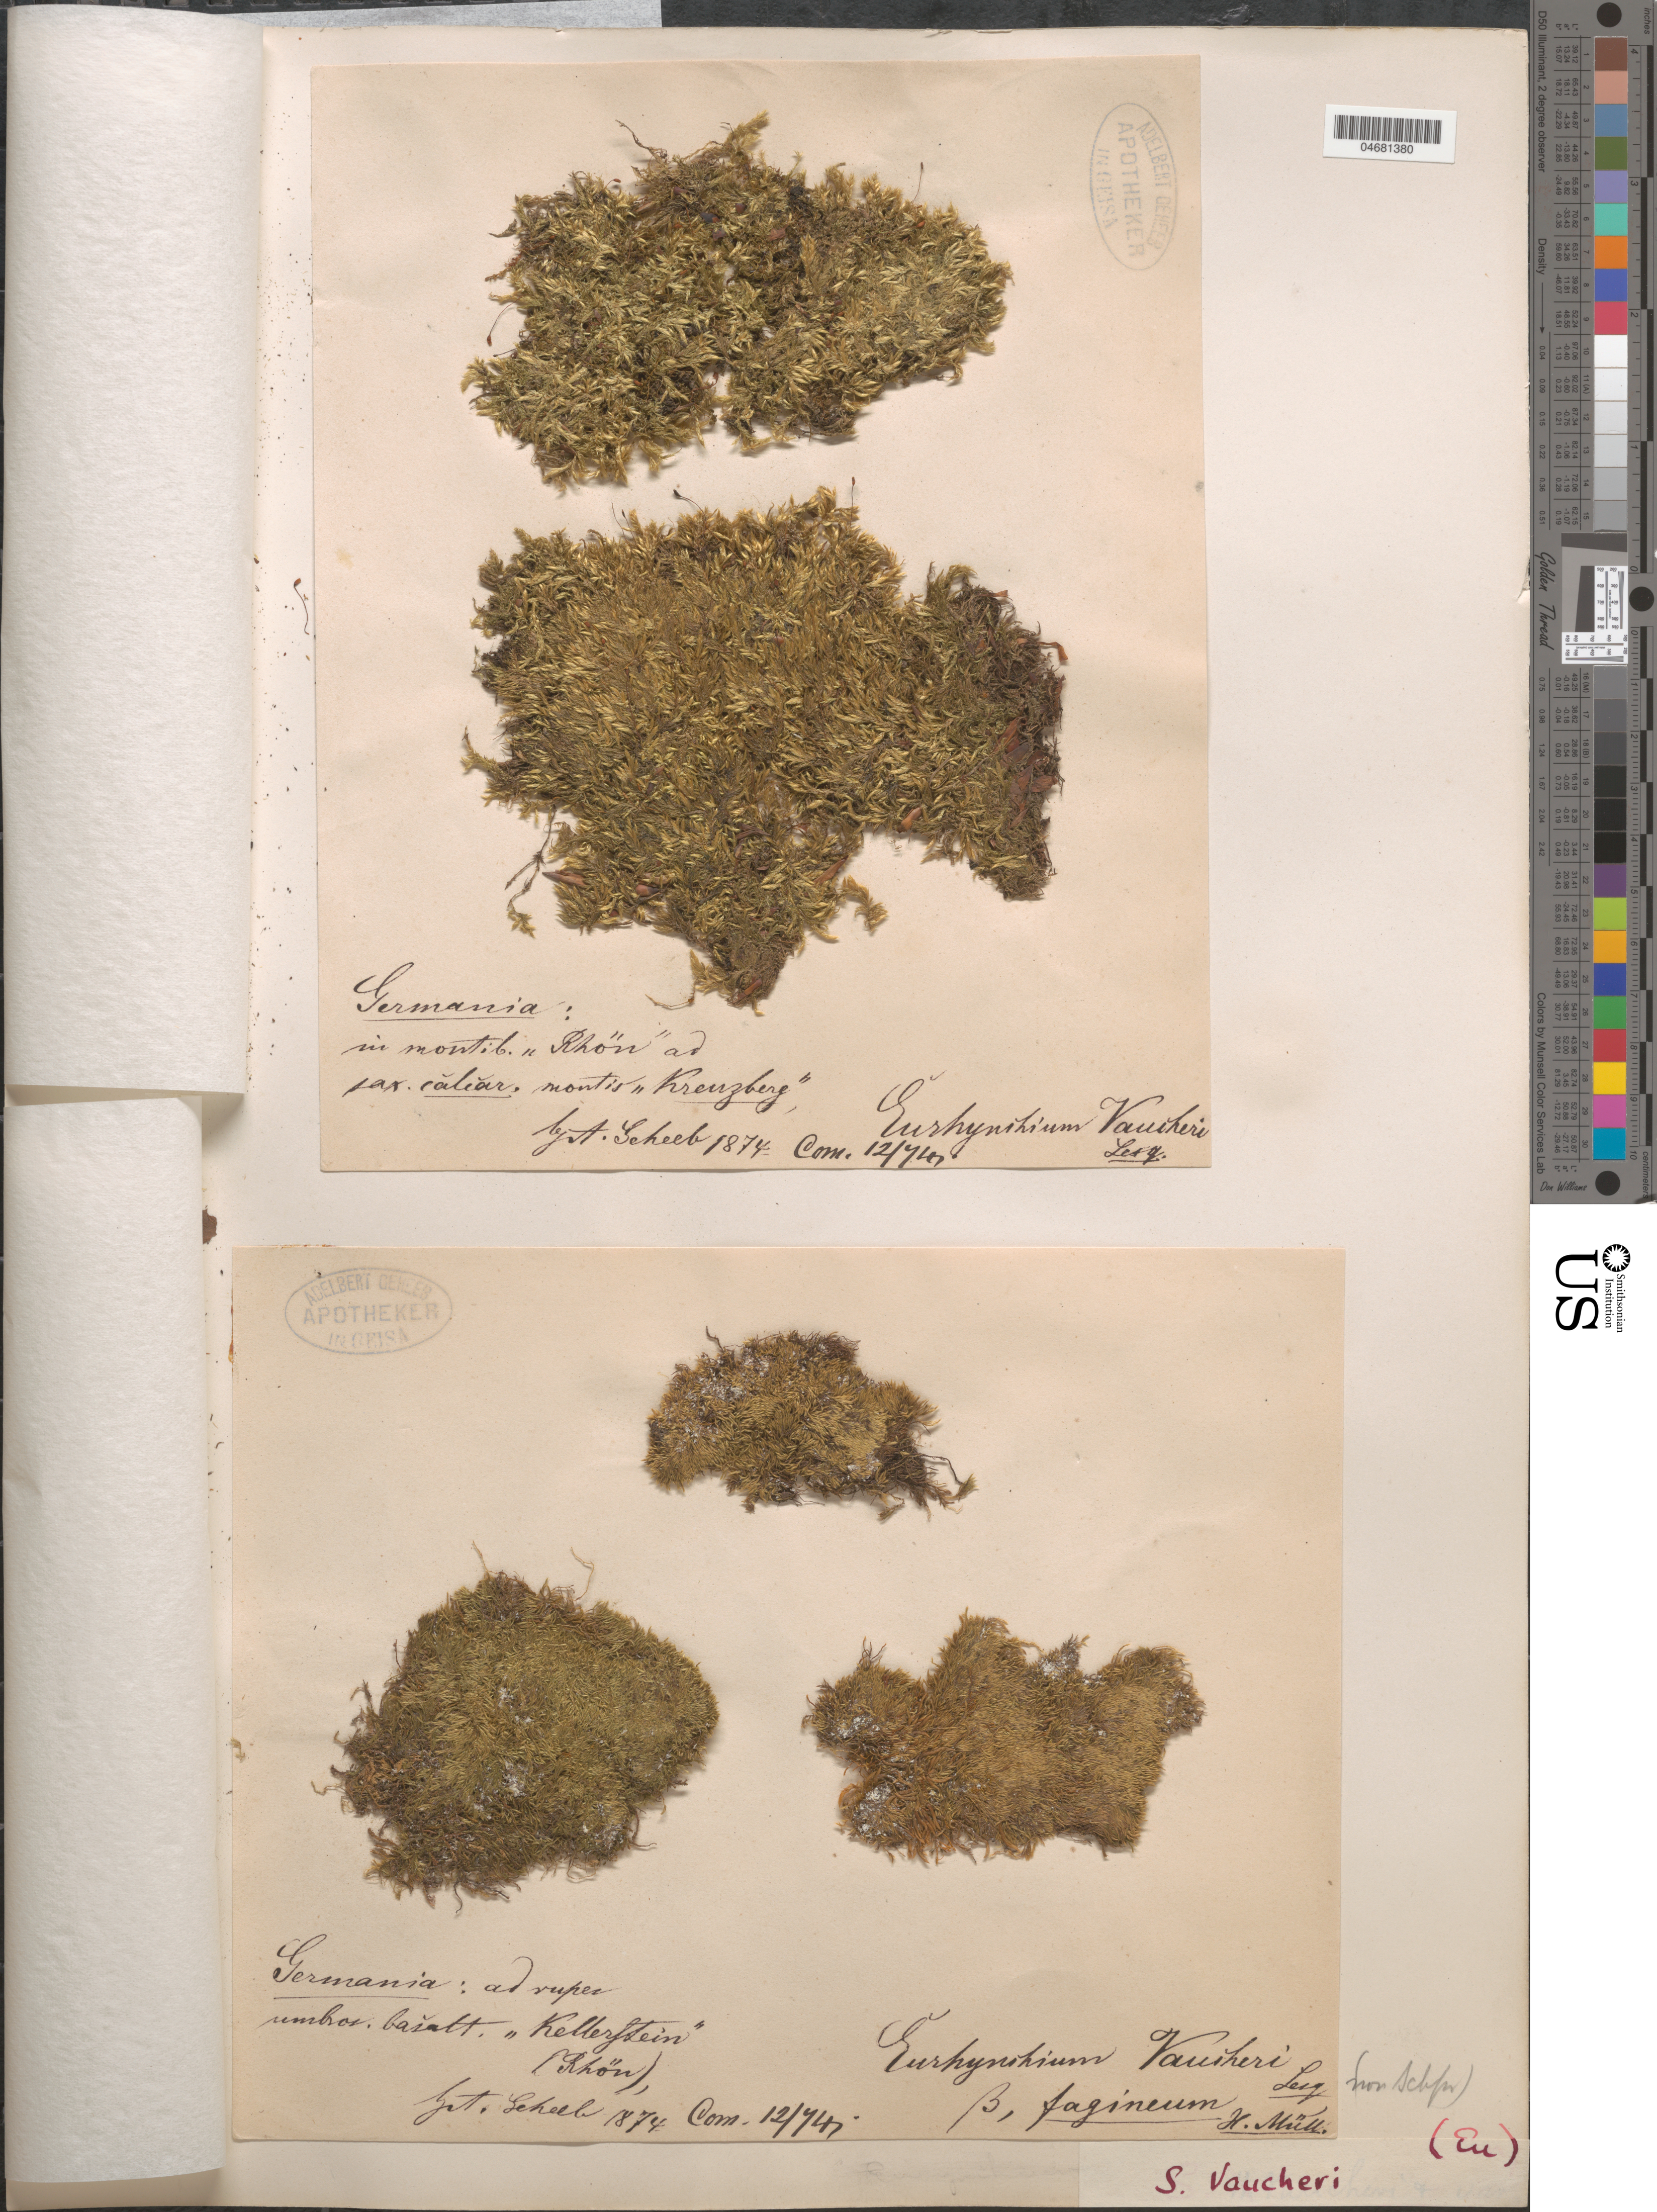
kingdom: Plantae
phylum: Bryophyta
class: Bryopsida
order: Hypnales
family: Brachytheciaceae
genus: Eurhynchium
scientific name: Eurhynchium vaucheri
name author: (Lesq.) Schimp.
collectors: A. Geheeb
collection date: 1874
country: Germany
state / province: Bayern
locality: Germania: in montib. „Rhön“ ad sax. calcar. monts „Kreuzberg“.